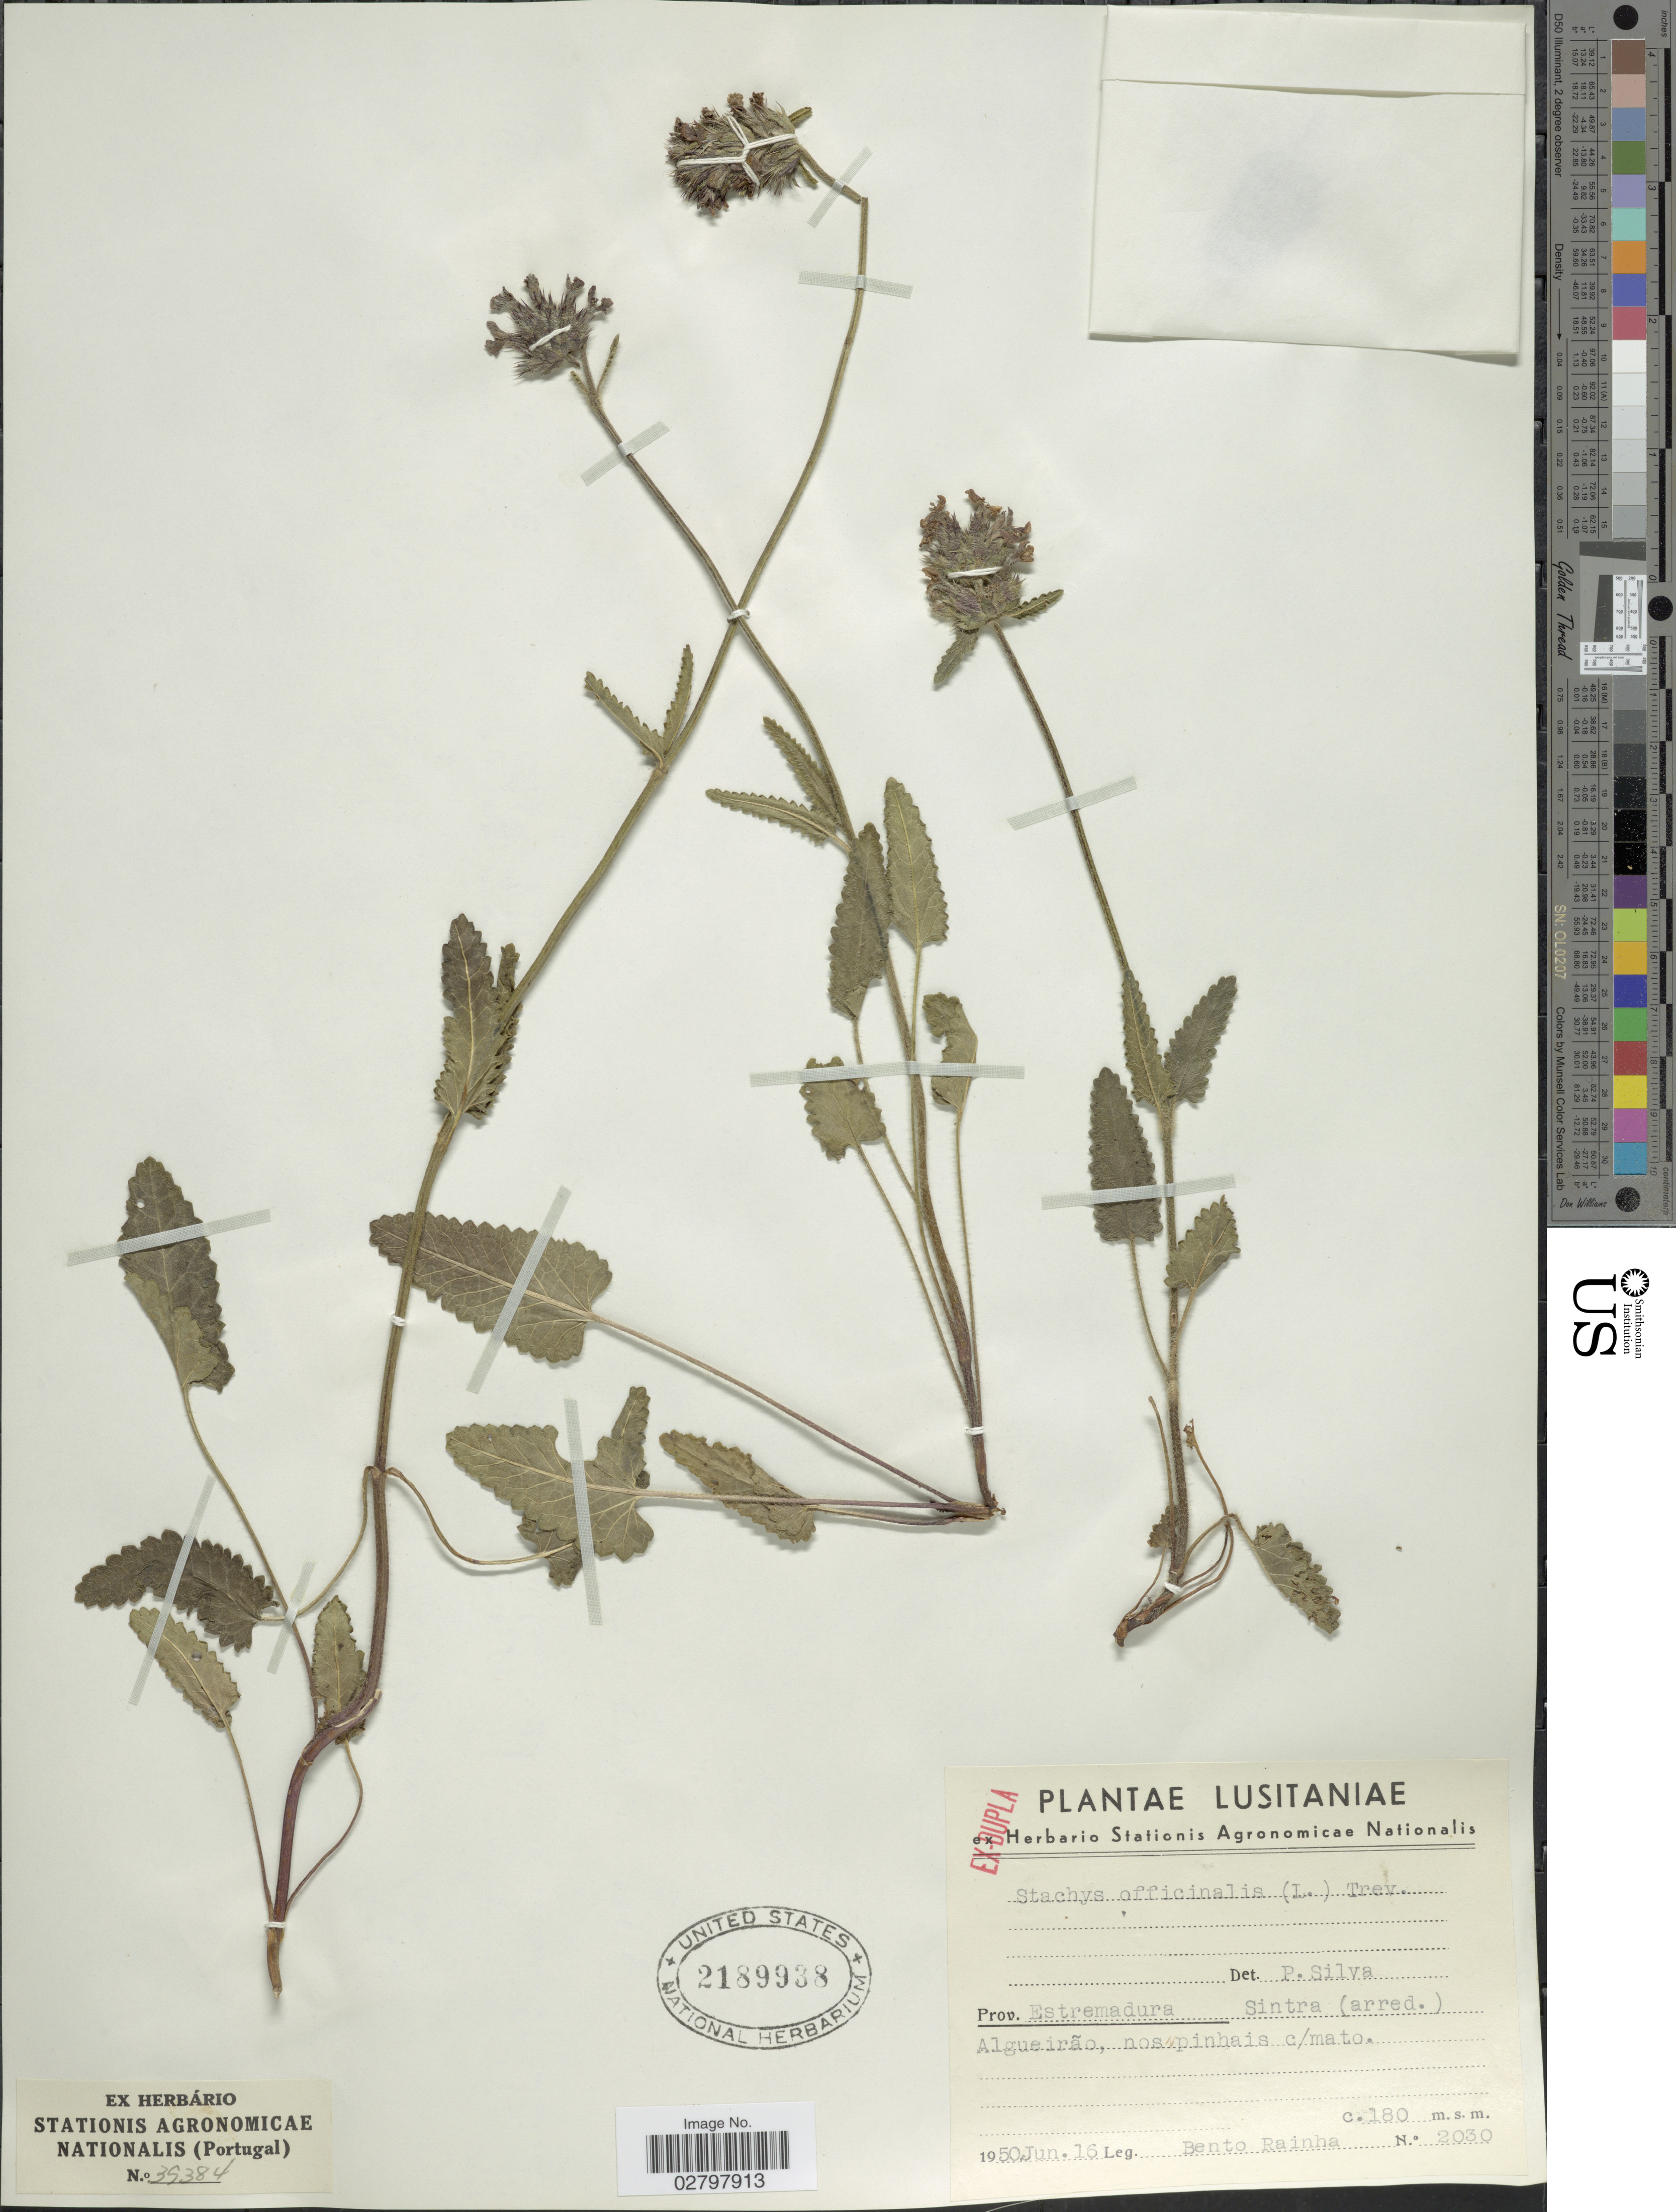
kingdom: Plantae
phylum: Tracheophyta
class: Magnoliopsida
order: Lamiales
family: Lamiaceae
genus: Stachys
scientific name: Stachys officinalis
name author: (L.) Trevis.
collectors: B. Rainha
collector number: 2030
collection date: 1950-06-16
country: Portugal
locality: Lusitaniae, Prov. Estremadura Sintra (arred.) Algueirão, nos pinhais c/mato.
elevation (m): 180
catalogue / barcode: US 2189938